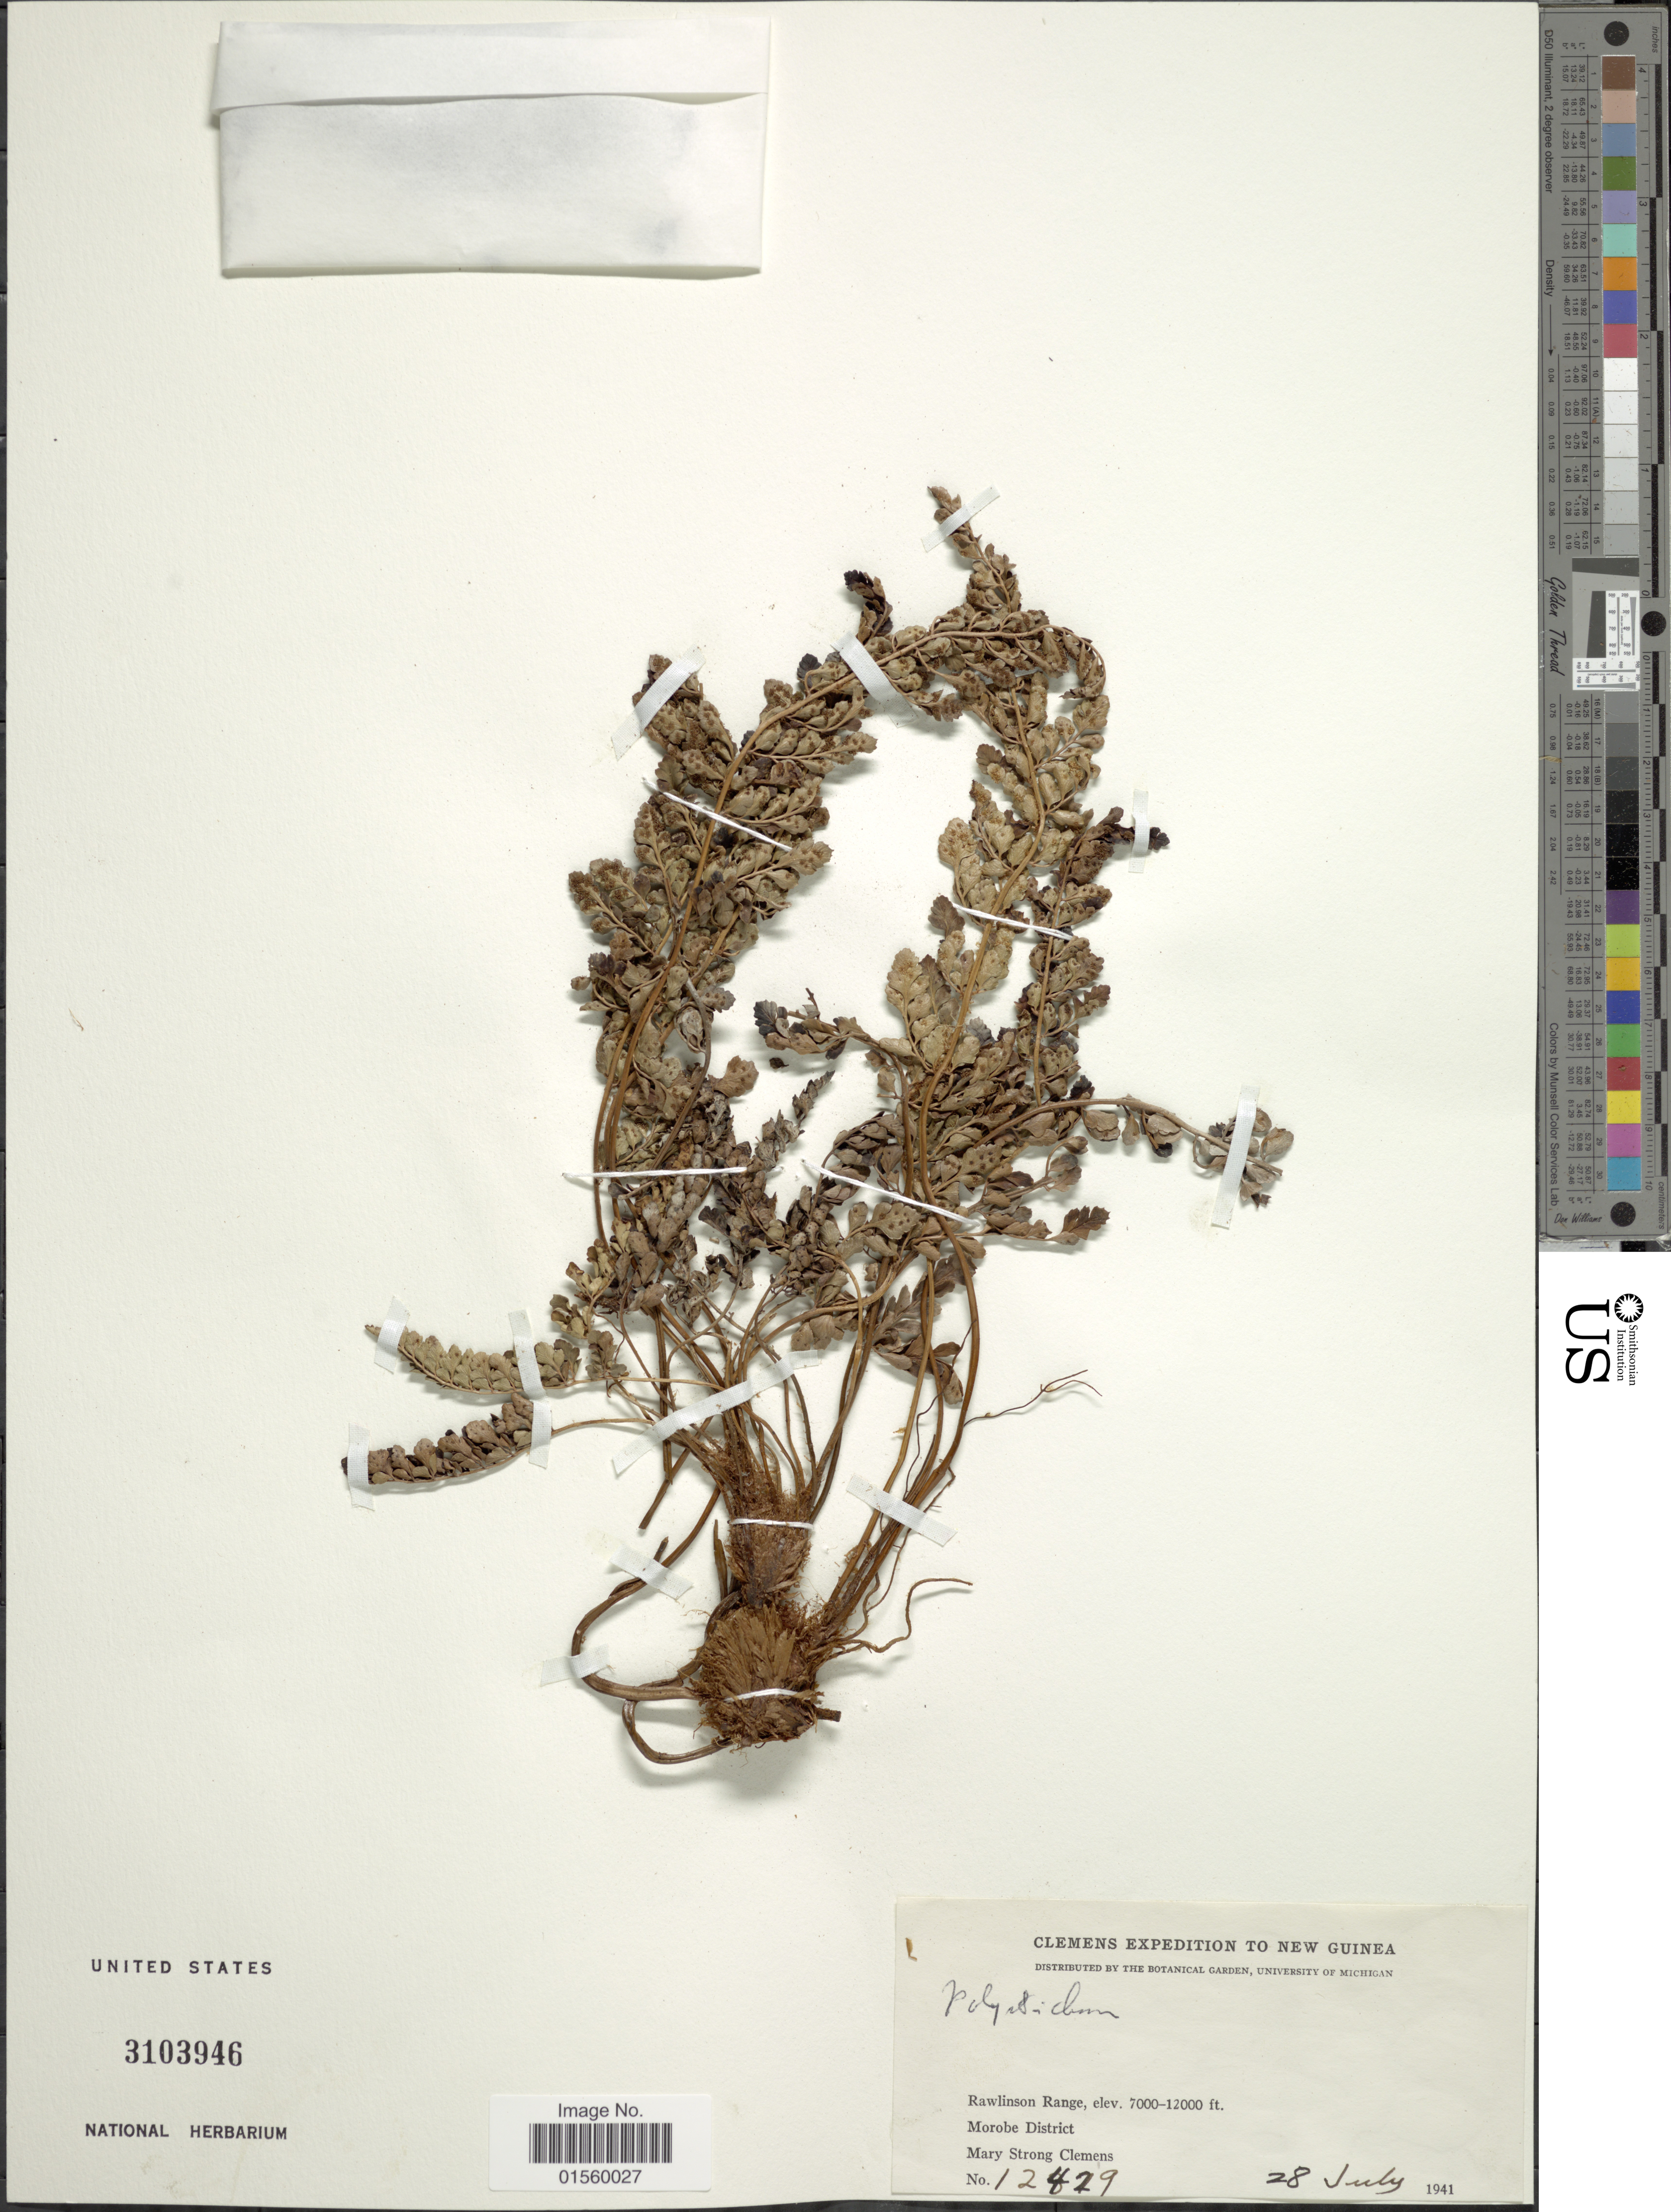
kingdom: Plantae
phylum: Tracheophyta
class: Polypodiopsida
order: Polypodiales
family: Dryopteridaceae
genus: Polystichum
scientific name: Polystichum sp.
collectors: M. S. Clemens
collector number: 12429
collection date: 1941-07-28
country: Papua New Guinea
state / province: Morobe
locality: New Guinea, Rawlinson Range, Morobe District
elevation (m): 2134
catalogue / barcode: US 3103946